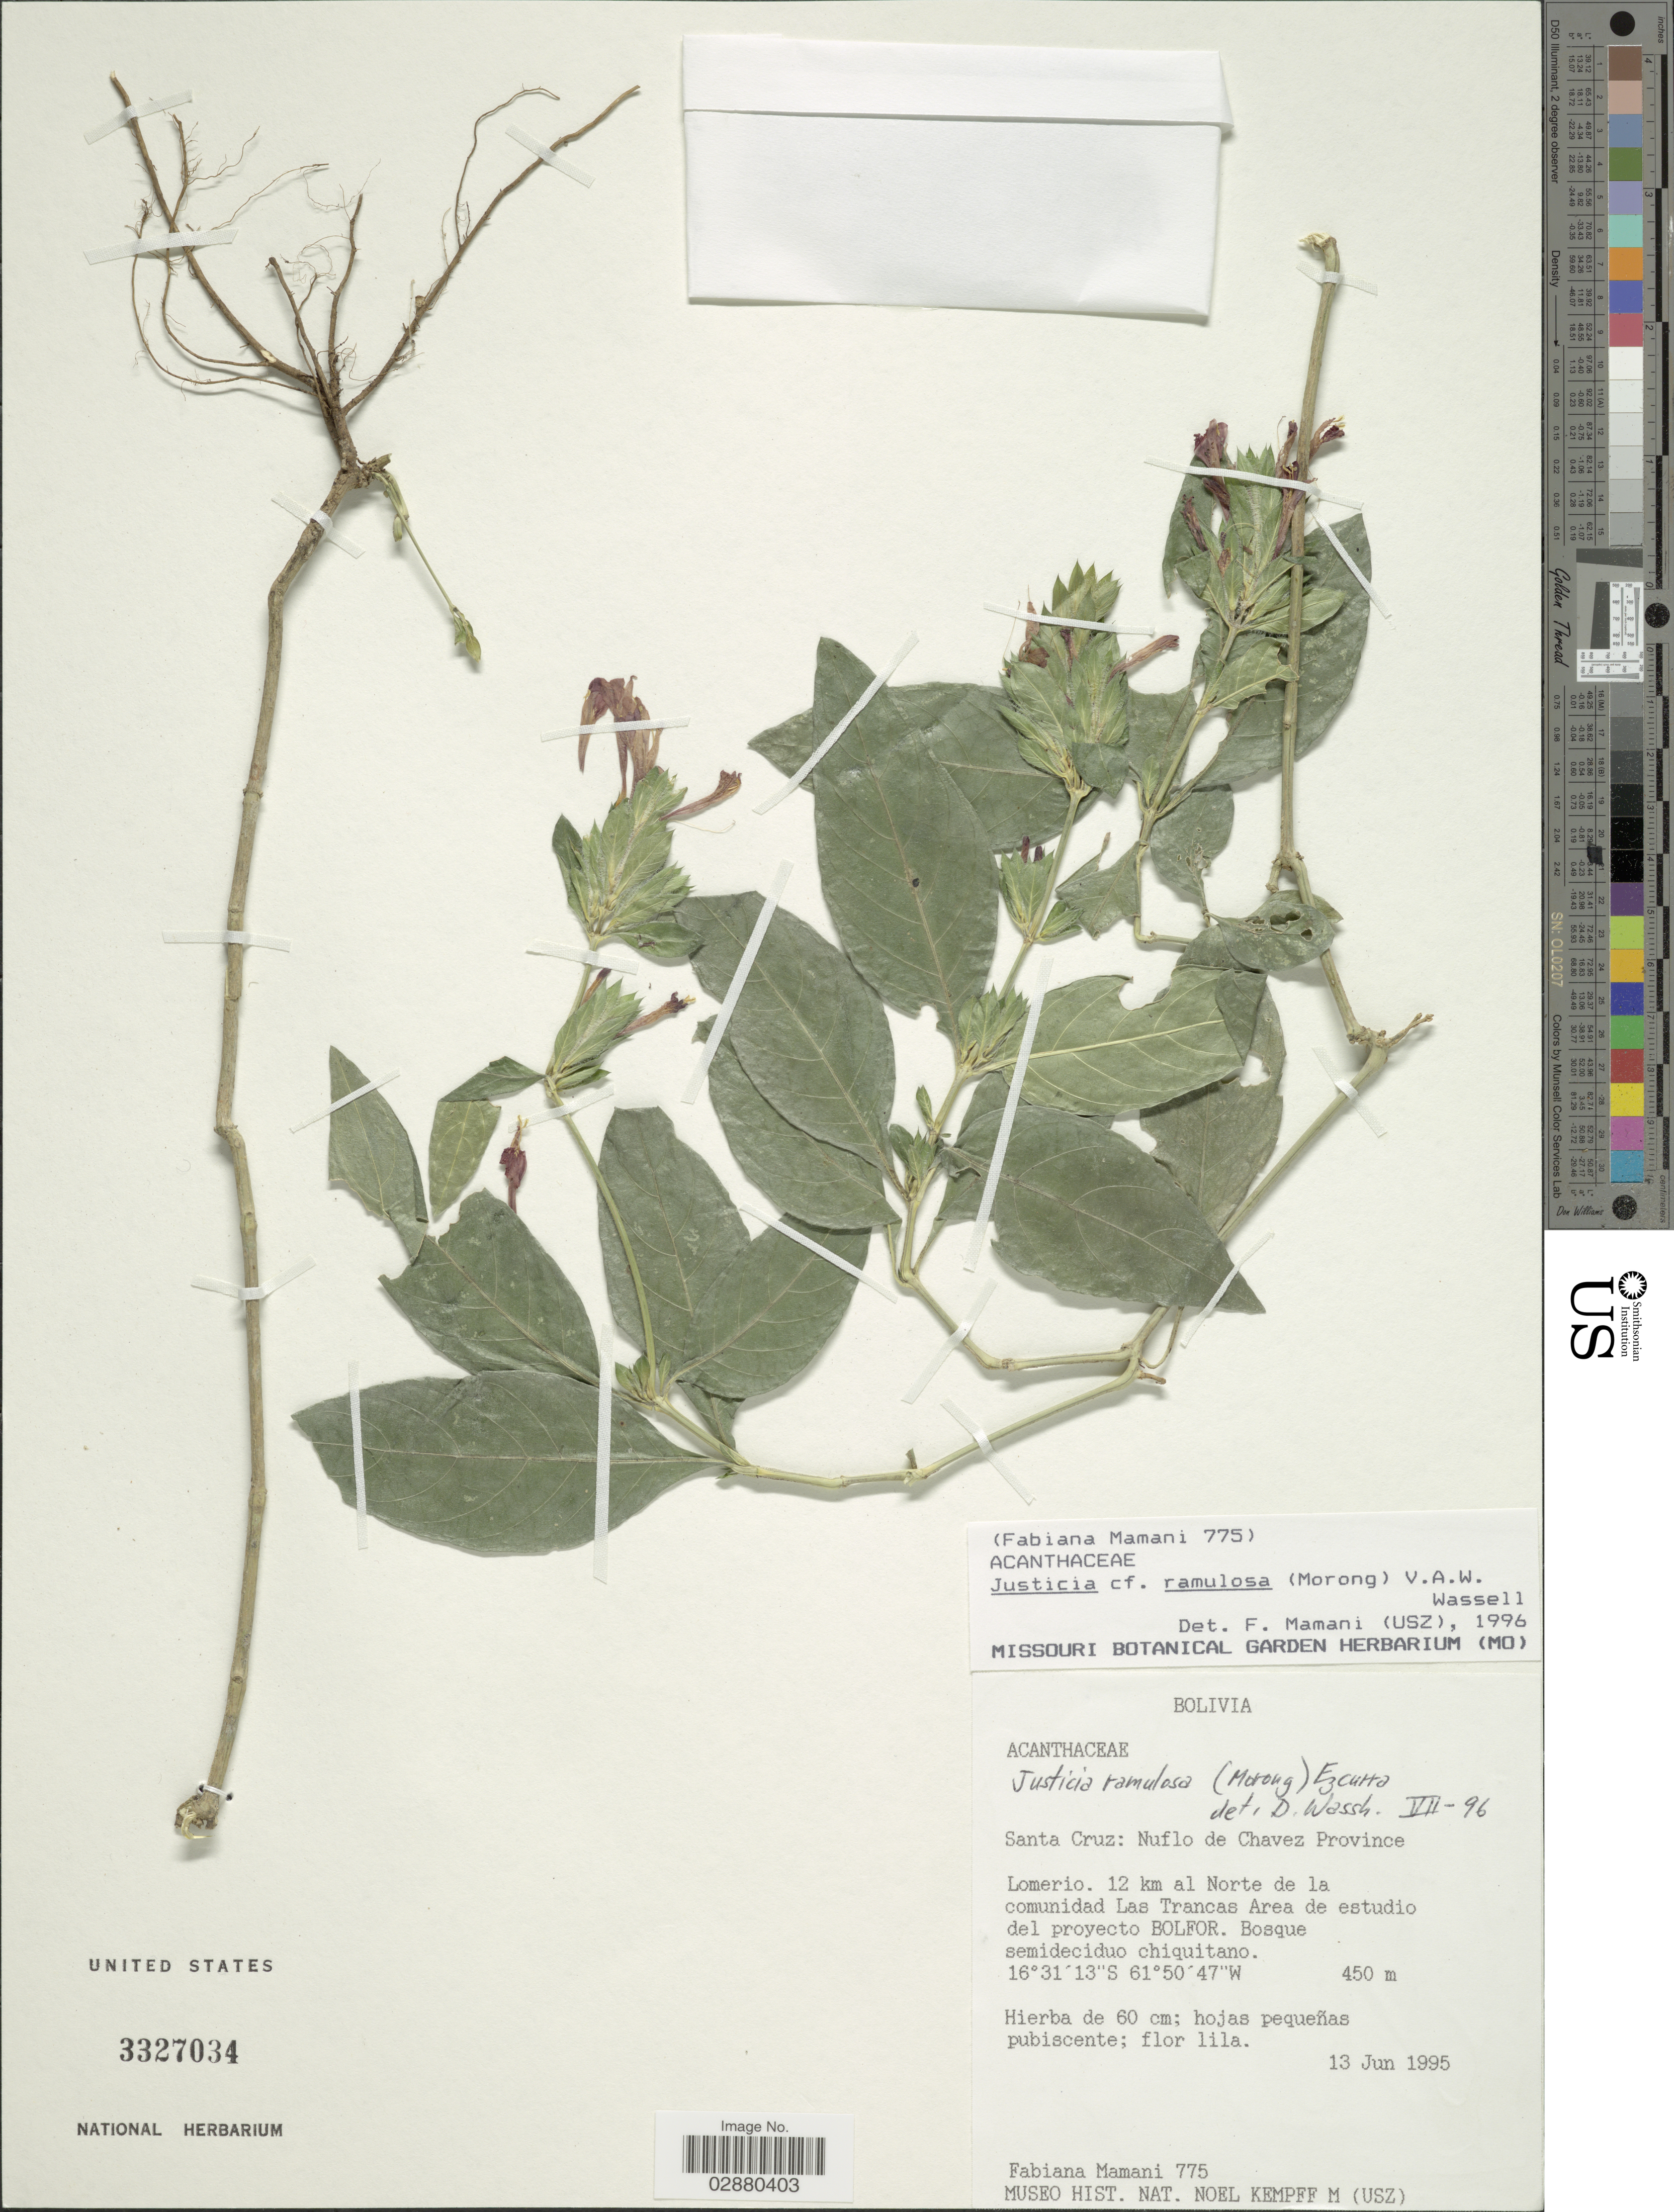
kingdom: Plantae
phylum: Tracheophyta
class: Magnoliopsida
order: Lamiales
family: Acanthaceae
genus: Justicia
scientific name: Justicia ramulosa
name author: (Morong) V.A.W. Graham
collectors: F. Mamani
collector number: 775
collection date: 1995-06-13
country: Bolivia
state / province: Santa Cruz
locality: Nuflo de Chavez Province. Lomerio. 12 km al Norte de la comunidad Las Trancas Area de estudio del proyecto BOLFOR.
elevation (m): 450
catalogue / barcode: US 3327034